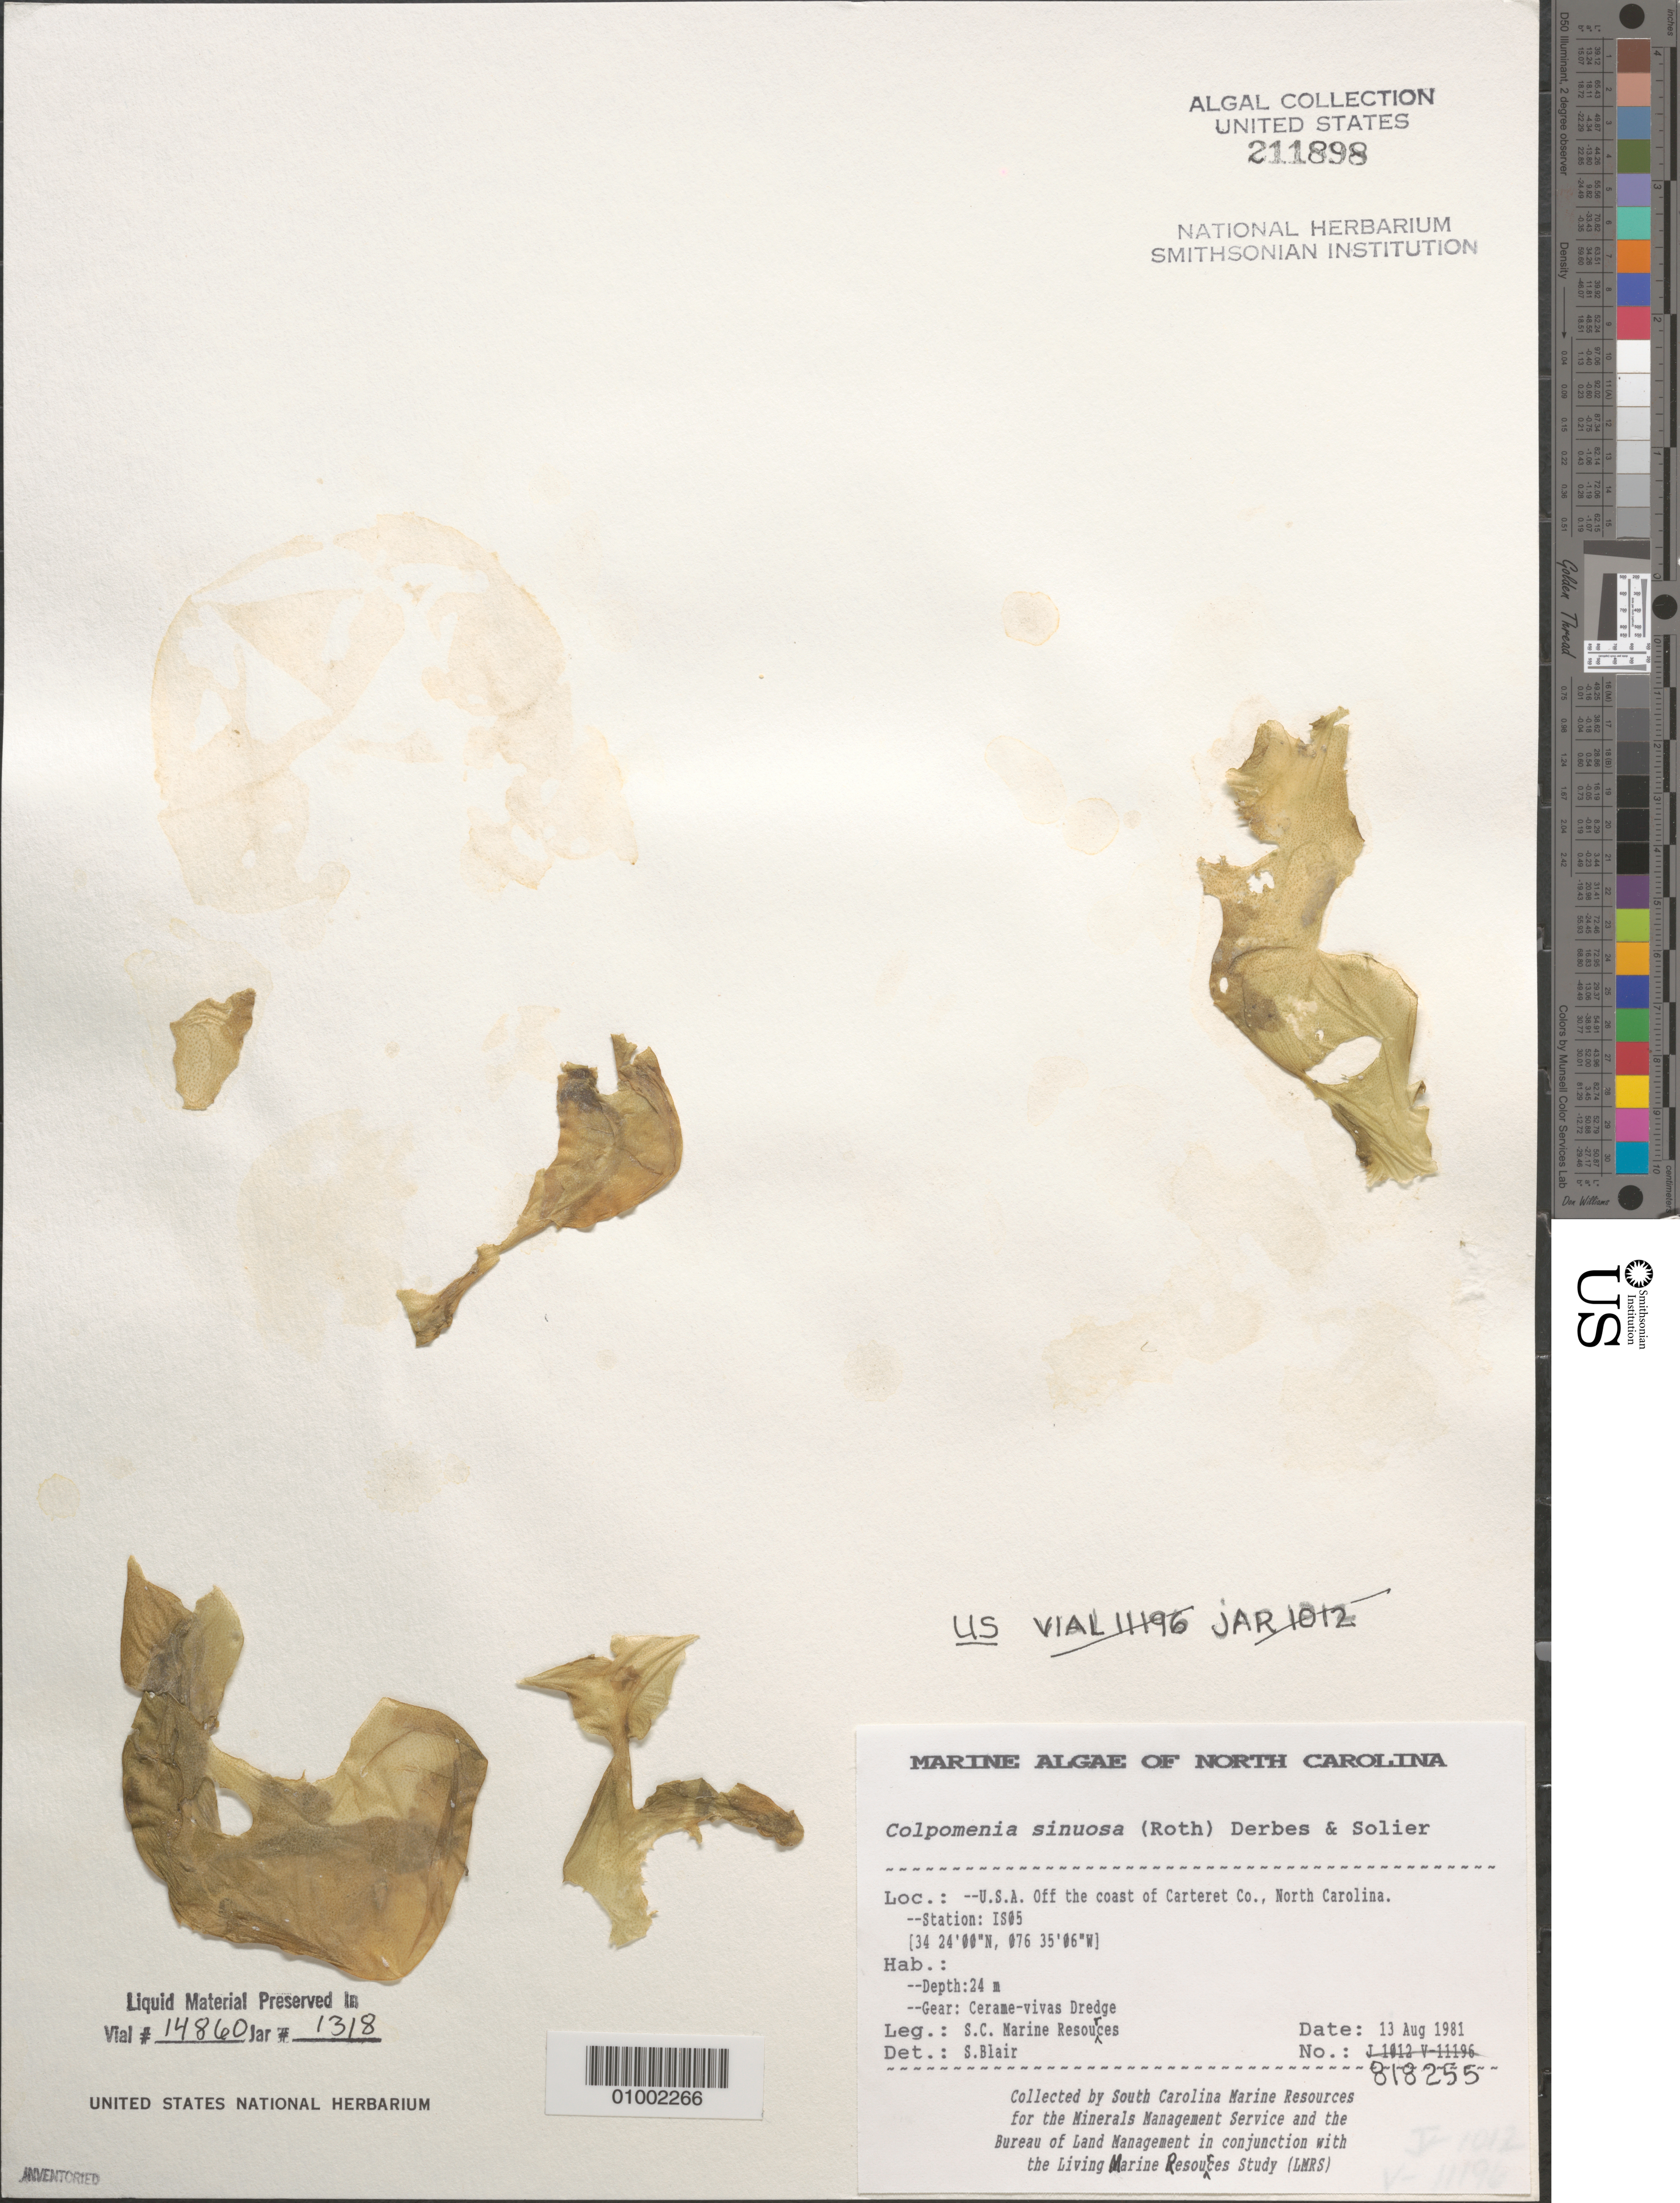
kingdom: Chromista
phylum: Ochrophyta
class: Phaeophyceae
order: Scytosiphonales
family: Scytosiphonaceae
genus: Colpomenia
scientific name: Colpomenia sinuosa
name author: (K. Mert. ex Roth) Derbes & Solier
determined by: Blair, S. M.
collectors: South Carolina Marine Resources for BLM/MMS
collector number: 818255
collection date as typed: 13 Aug 1981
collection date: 1981-08-13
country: United States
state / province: North Carolina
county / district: Carteret County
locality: Off coast of Carteret County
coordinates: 34 24'00"N, 076 35'06"W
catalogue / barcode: US 211898